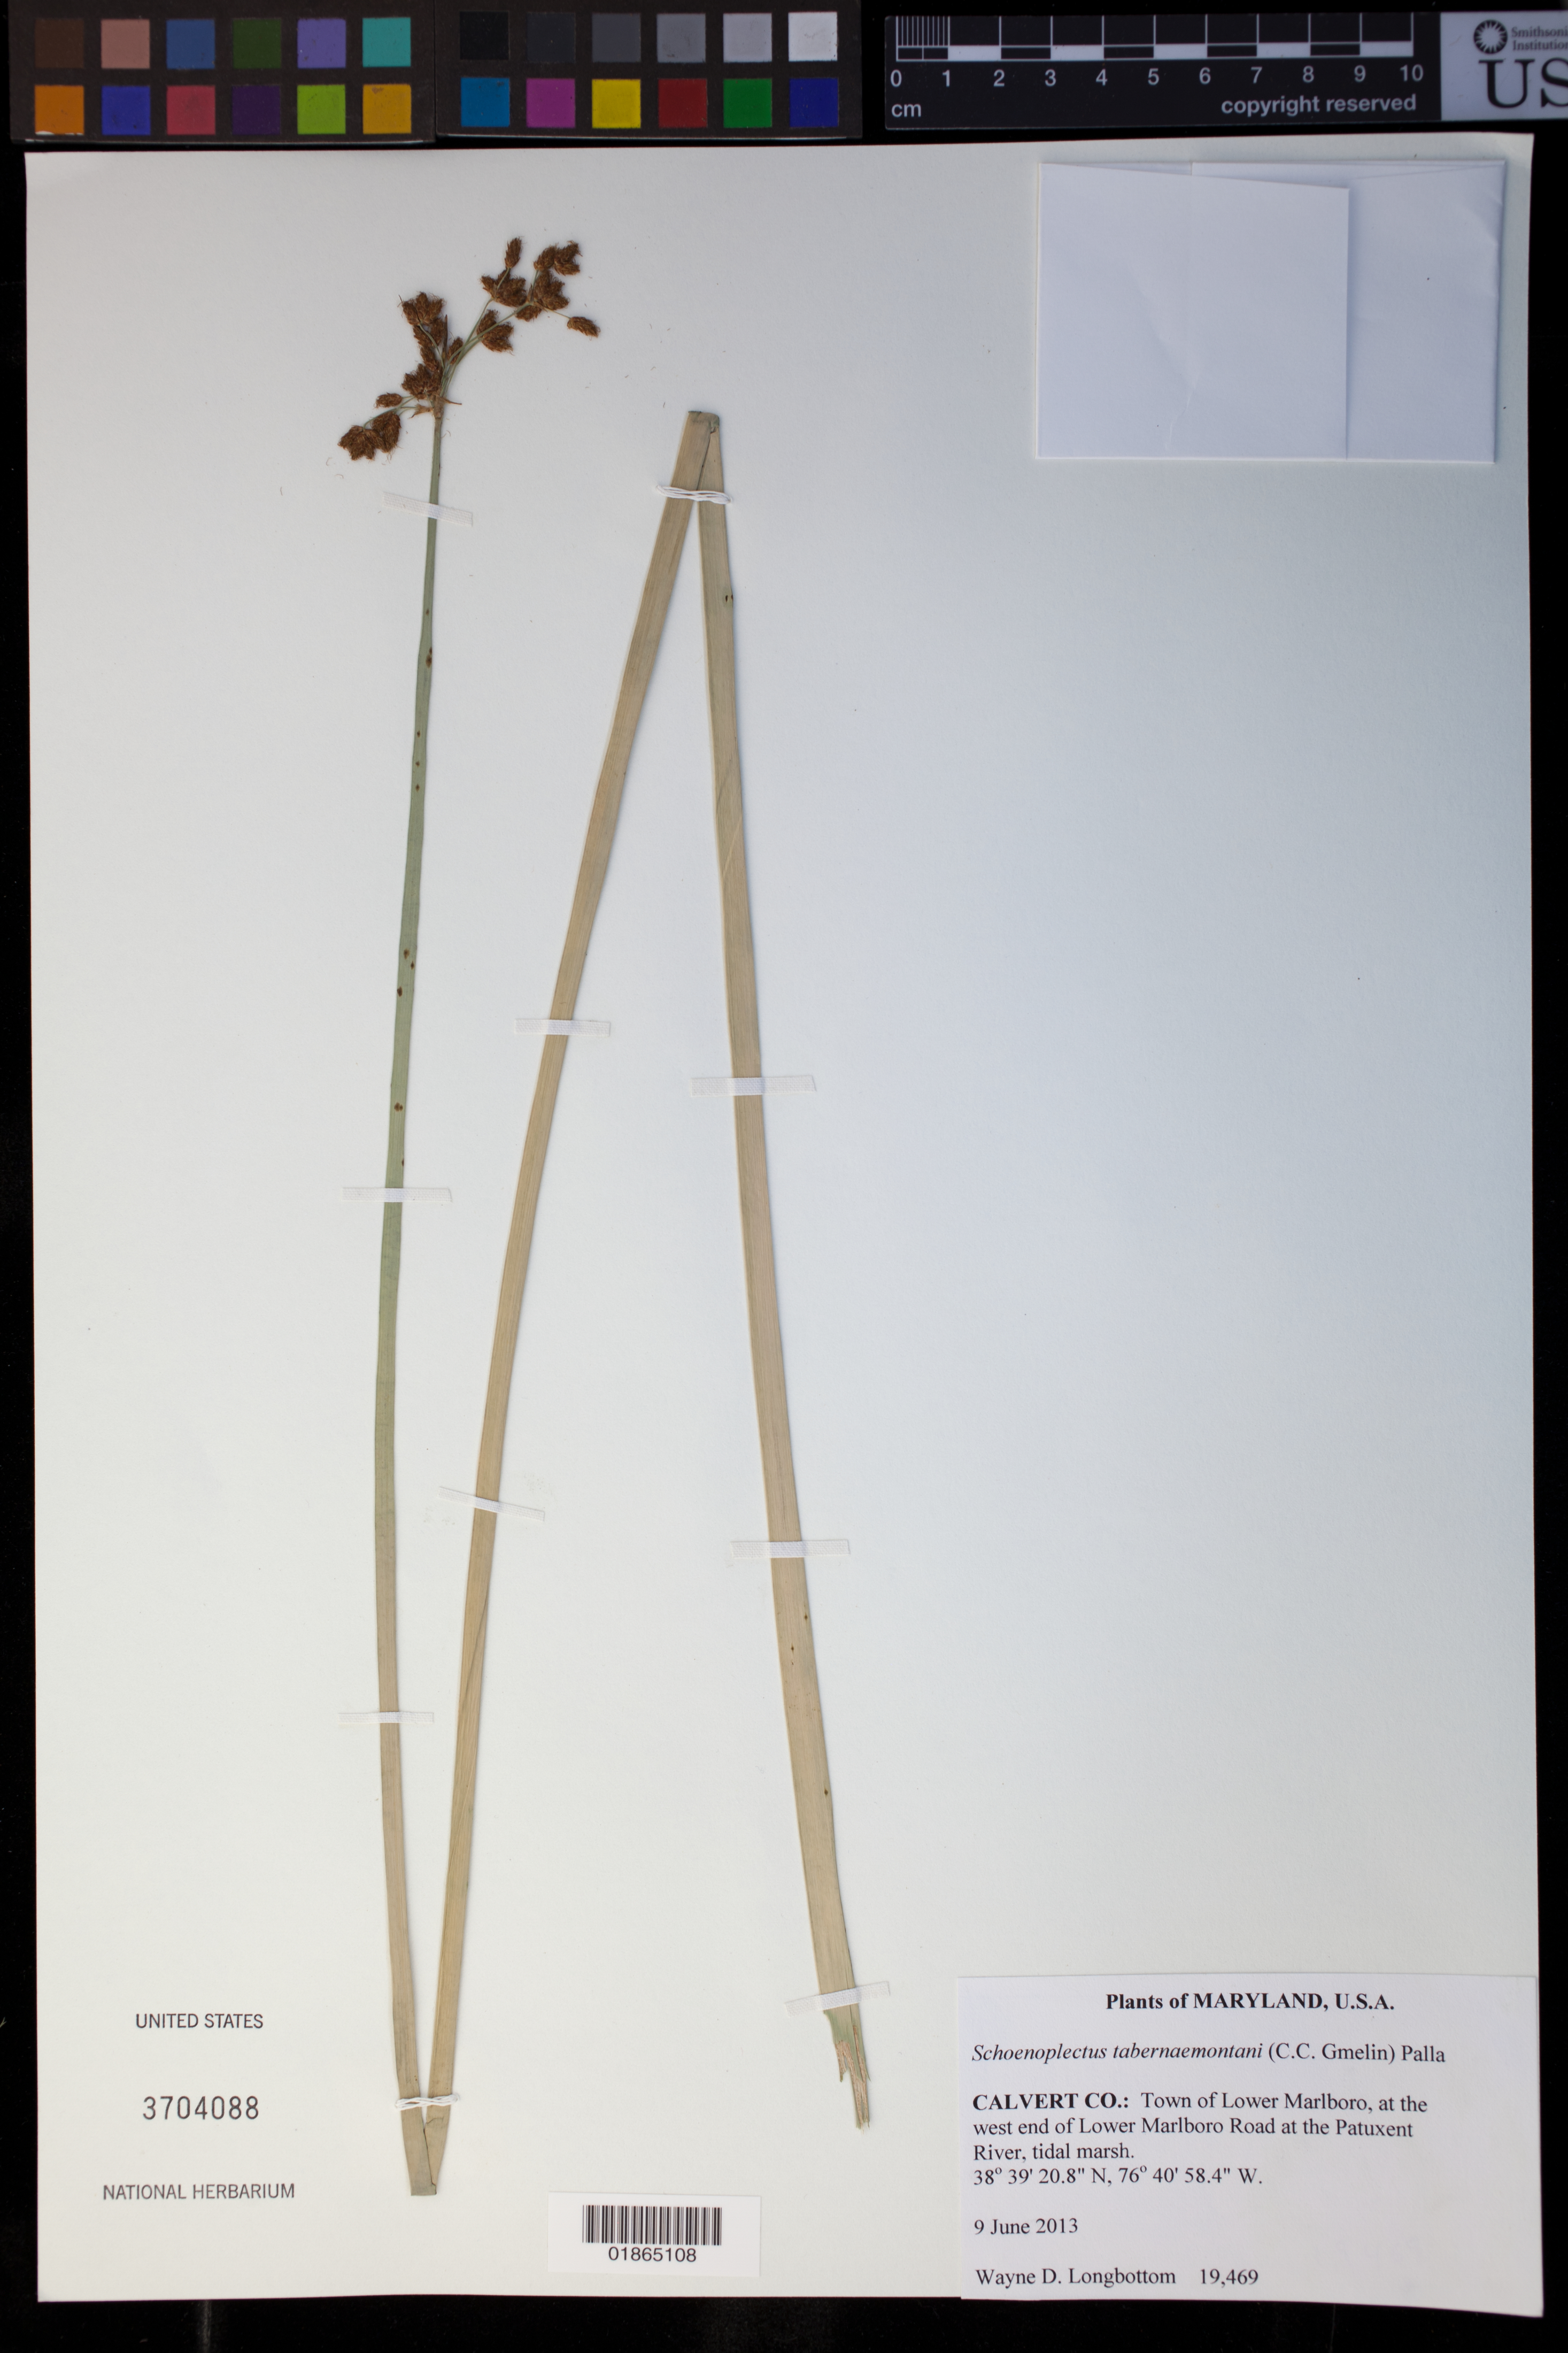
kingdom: Plantae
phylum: Tracheophyta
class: Liliopsida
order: Poales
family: Cyperaceae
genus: Schoenoplectus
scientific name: Schoenoplectus tabernaemontani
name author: (C.C. Gmel.) Palla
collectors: W. D. Longbottom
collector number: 19469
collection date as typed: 9 June 2013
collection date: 2013-06-09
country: United States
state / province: Maryland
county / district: Calvert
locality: Town of Lower Marlboro, at the west end of Lower Marlboro Road at the Patuxent River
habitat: Tidal marsh.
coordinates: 38 39 20.8 N, 76 40 58.4 W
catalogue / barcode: US 3704088